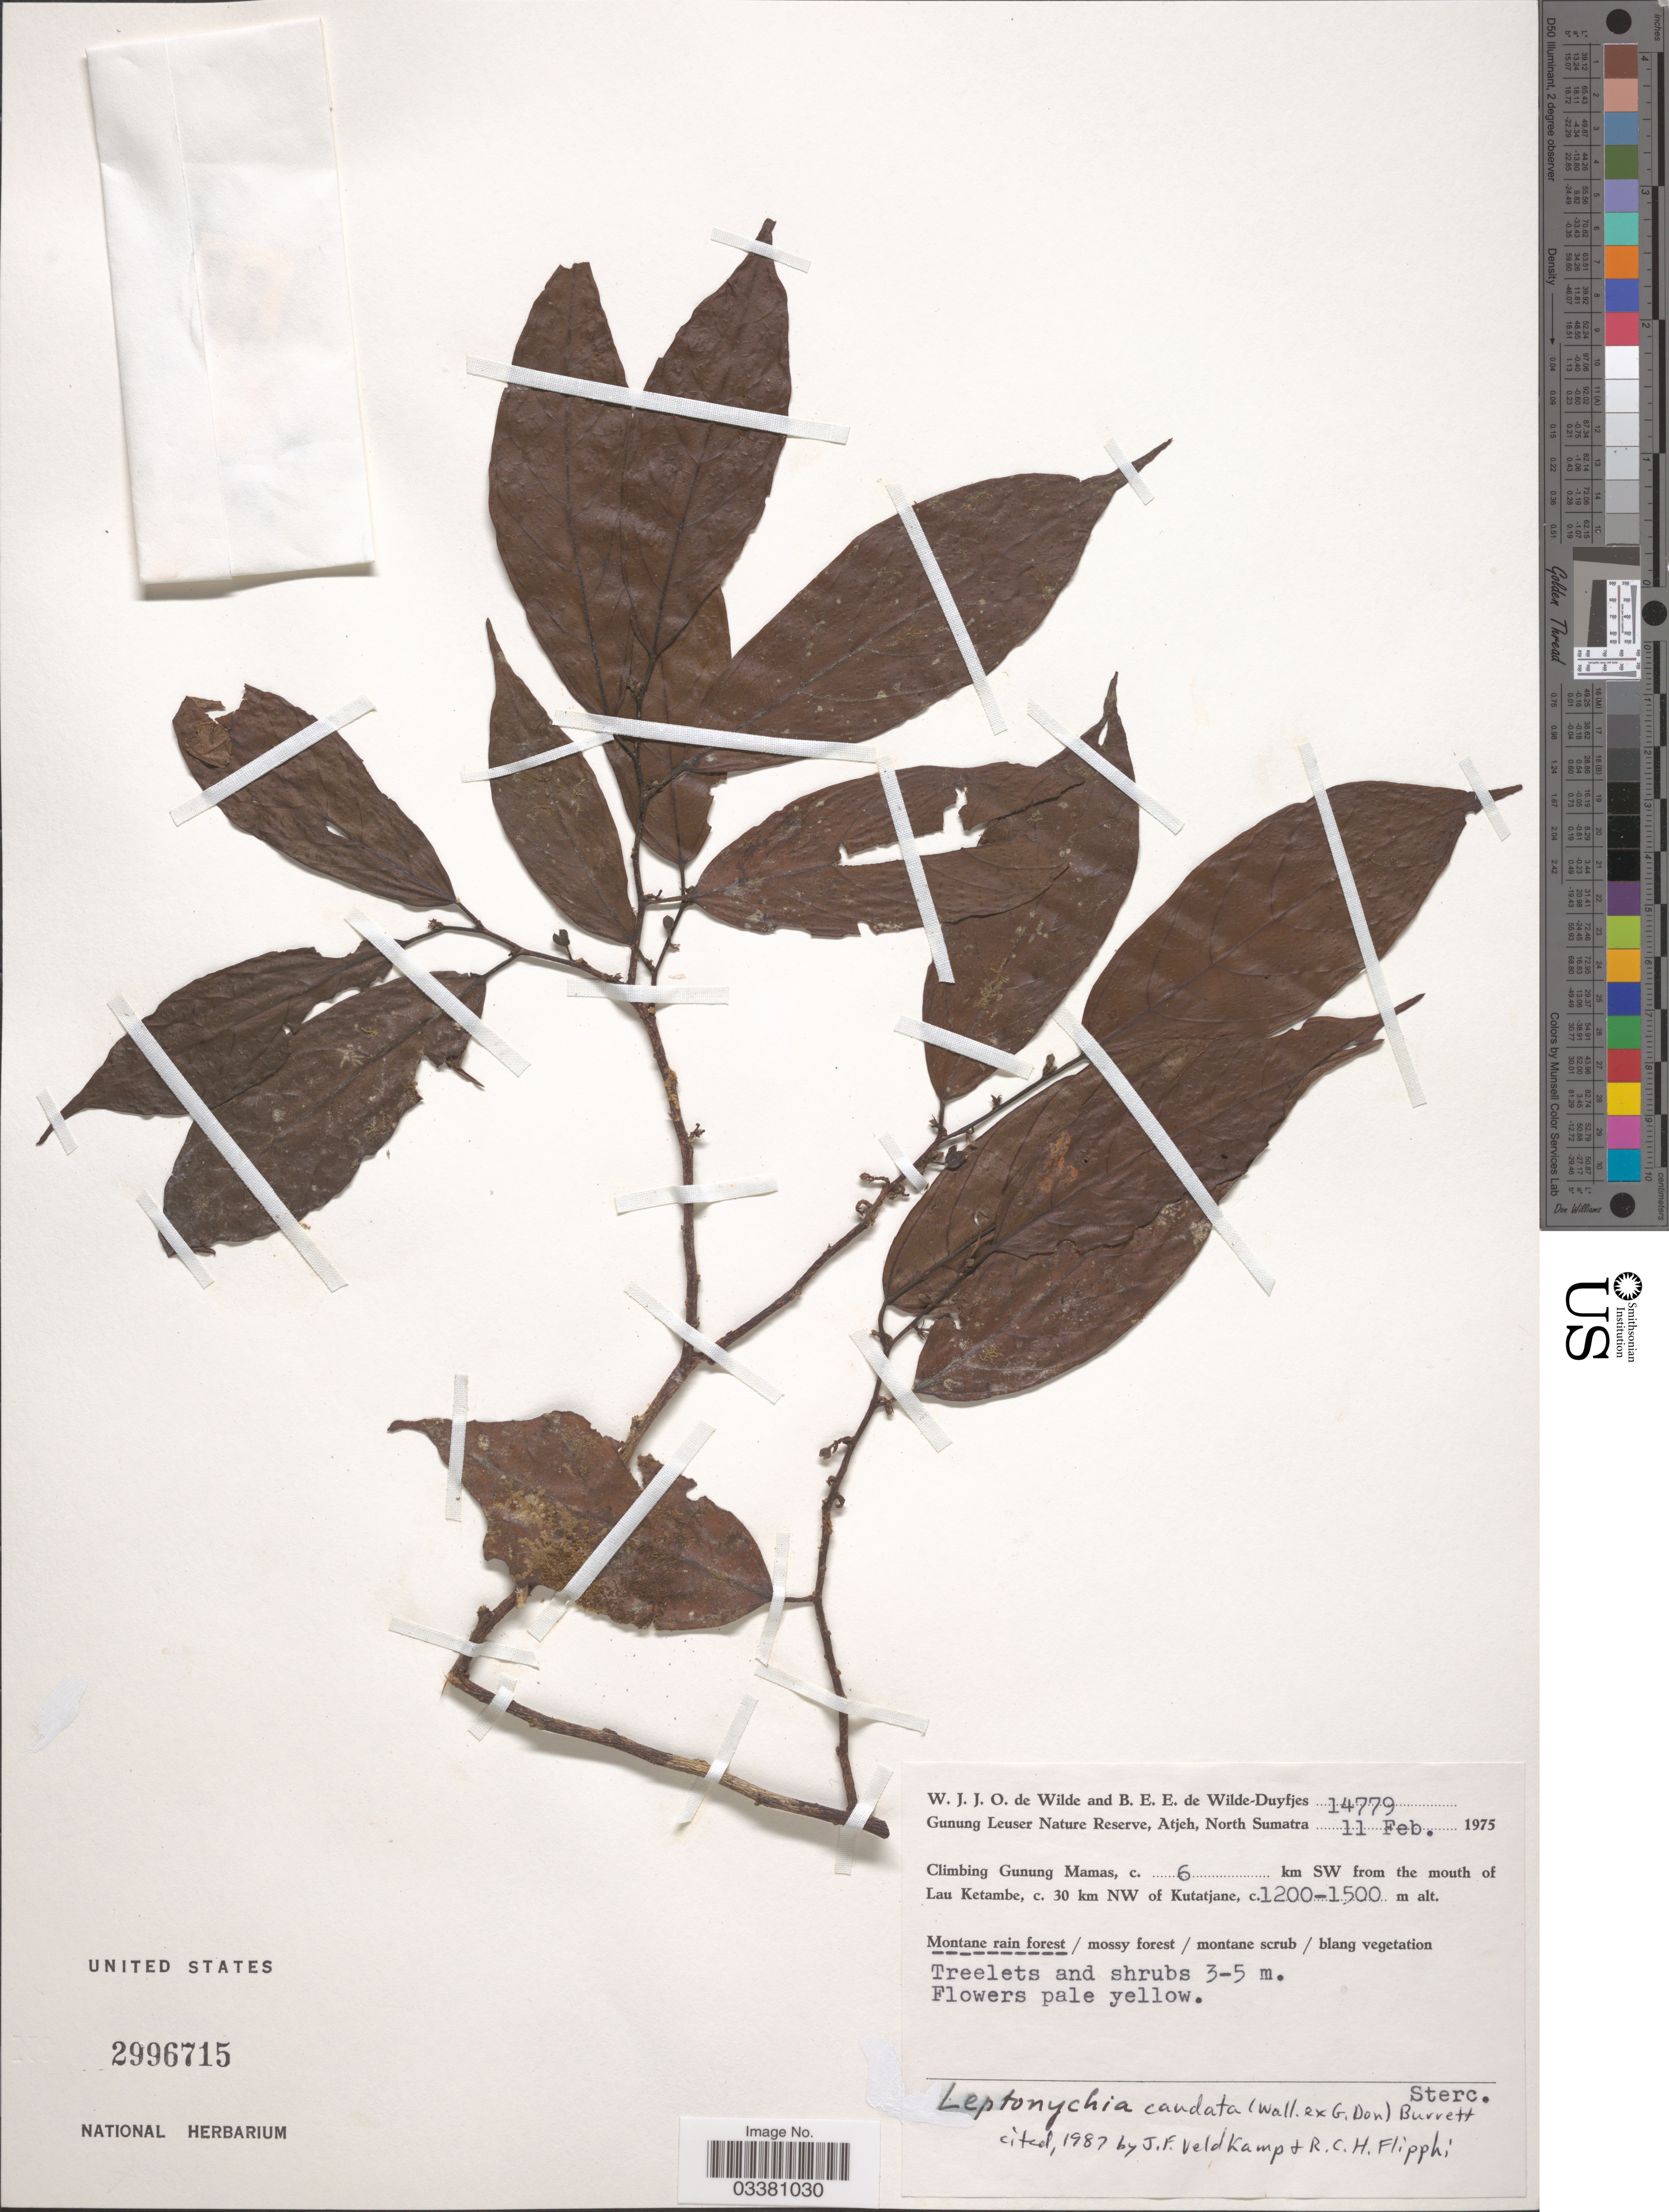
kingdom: Plantae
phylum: Tracheophyta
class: Magnoliopsida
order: Malvales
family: Malvaceae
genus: Leptonychia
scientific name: Leptonychia caudata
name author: Burret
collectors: W. J. de Wilde & B. E. de Wilde-Duyfjes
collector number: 14779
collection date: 1975-02-11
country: Indonesia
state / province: Sumatra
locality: Gunung Leuser Nature Reserve, Atjeh, North Sumatra. Climbing Gunung Mamas, c. 6 km SW from the mouth of Lau Ketambe, c. 30 km NW of Kutatjane.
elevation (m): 1200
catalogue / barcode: US 2996715